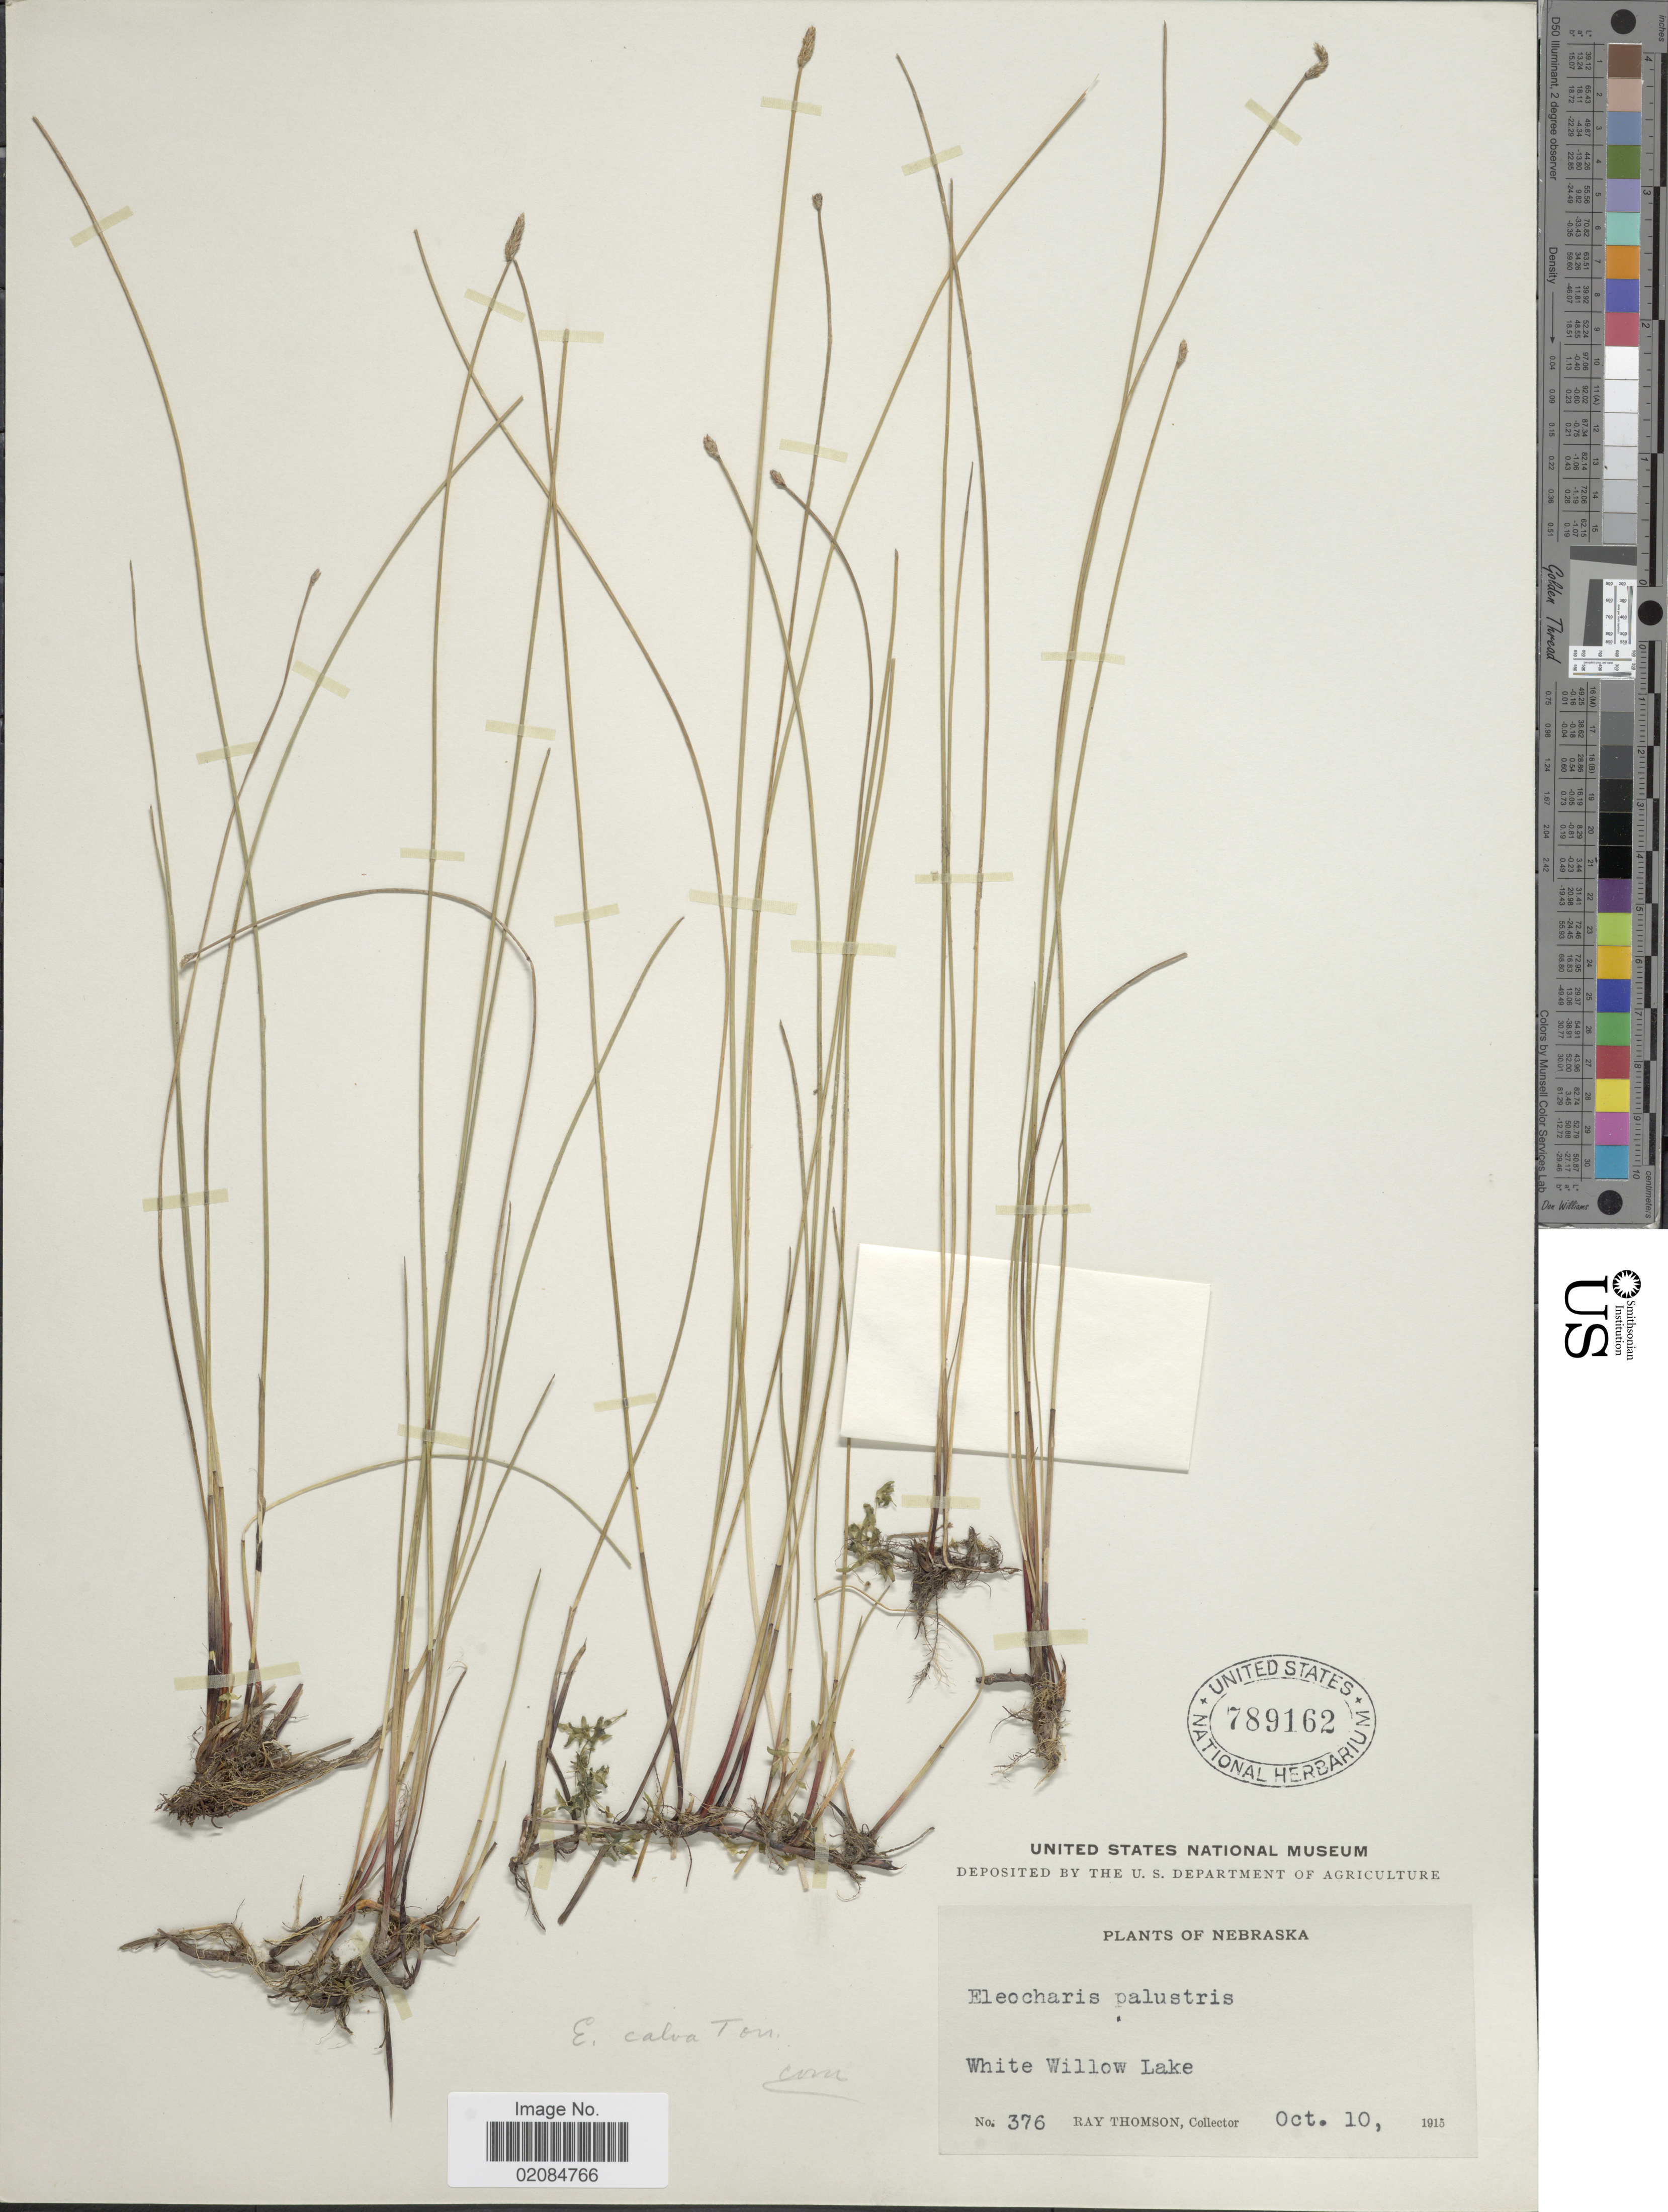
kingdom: Plantae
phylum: Tracheophyta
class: Liliopsida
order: Poales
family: Cyperaceae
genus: Eleocharis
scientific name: Eleocharis palustris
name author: (L.) Roem. & Schult.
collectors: R. Thomson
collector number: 376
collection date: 1915-10-10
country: United States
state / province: Nebraska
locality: White Willow Lake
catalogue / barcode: US 789162